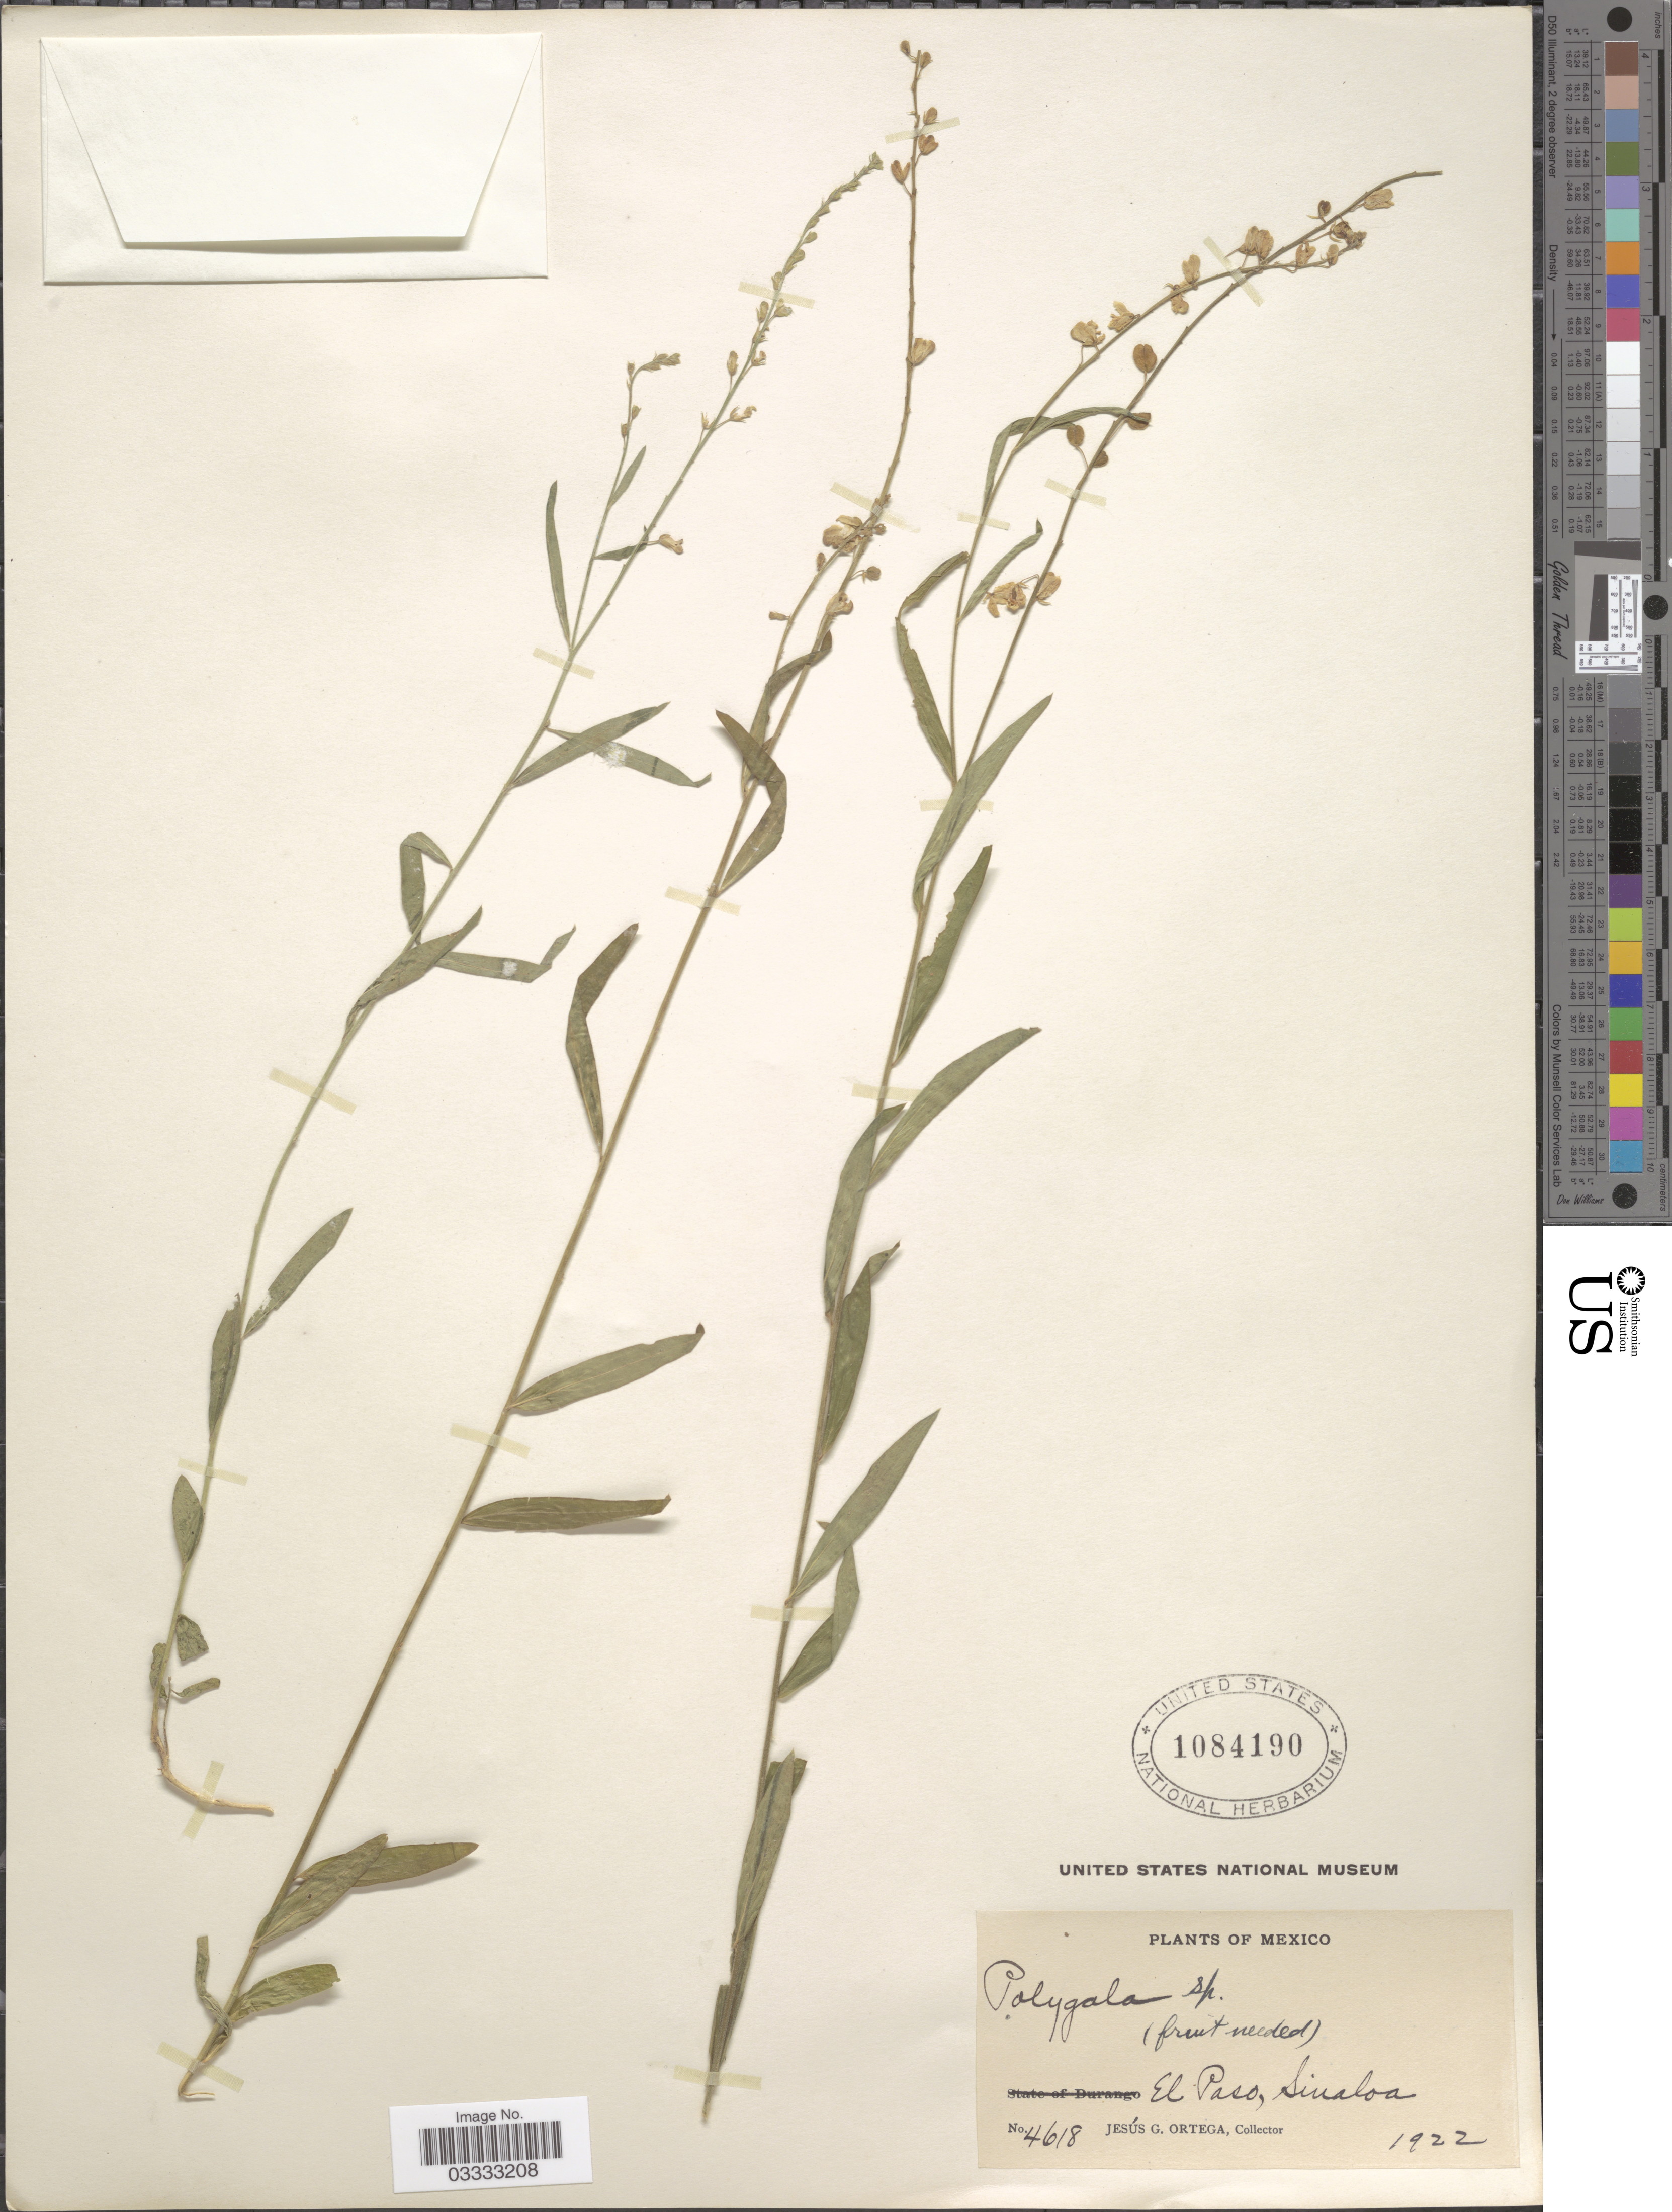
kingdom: Plantae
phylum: Tracheophyta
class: Magnoliopsida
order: Fabales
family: Polygalaceae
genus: Polygala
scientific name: Polygala sp.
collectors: J. Ortega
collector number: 4618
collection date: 1922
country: Mexico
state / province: Sinaloa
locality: El Paso.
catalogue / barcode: US 1084190